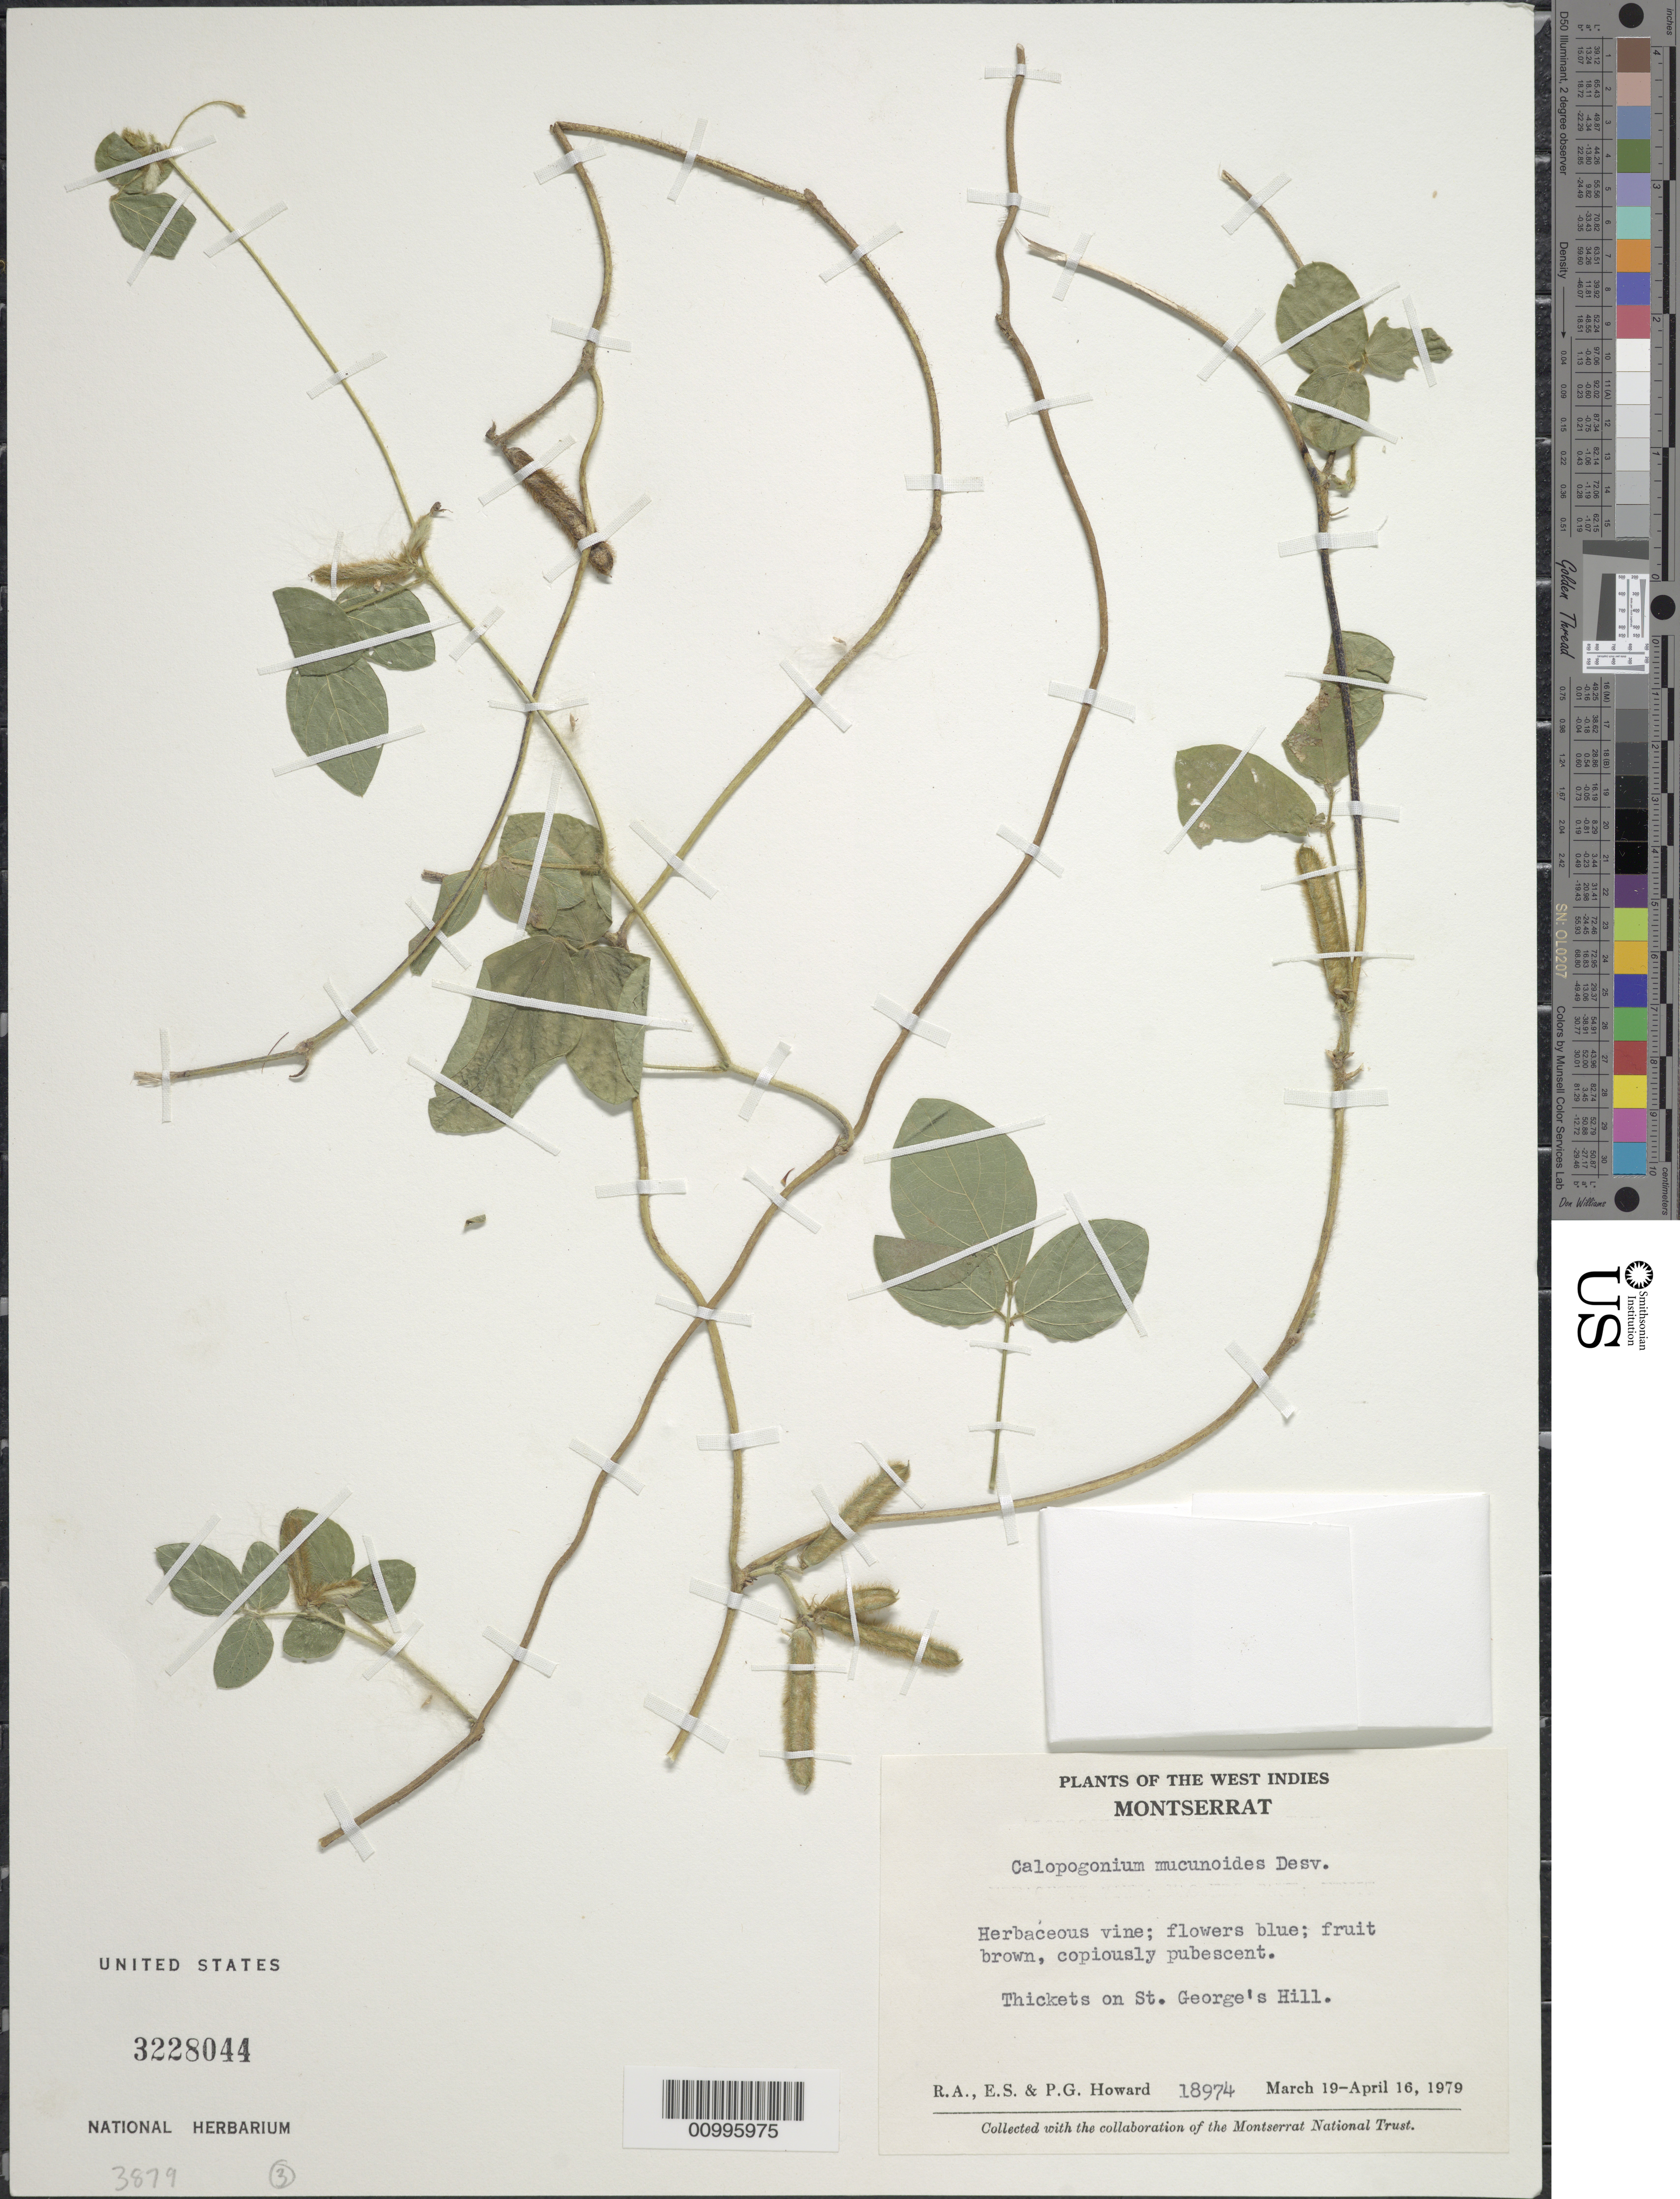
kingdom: Plantae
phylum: Tracheophyta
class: Magnoliopsida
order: Fabales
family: Fabaceae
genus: Calopogonium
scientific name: Calopogonium mucunoides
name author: Desv.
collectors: E. S. Howard, P. Howard & R. A. Howard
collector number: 18974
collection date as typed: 19 Mar 1979 to 16 Apr 1979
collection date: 1979-03-19/1979-04-16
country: Montserrat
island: Montserrat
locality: thickts on St. George's hill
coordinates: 0 N, 0 E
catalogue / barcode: US 3228044